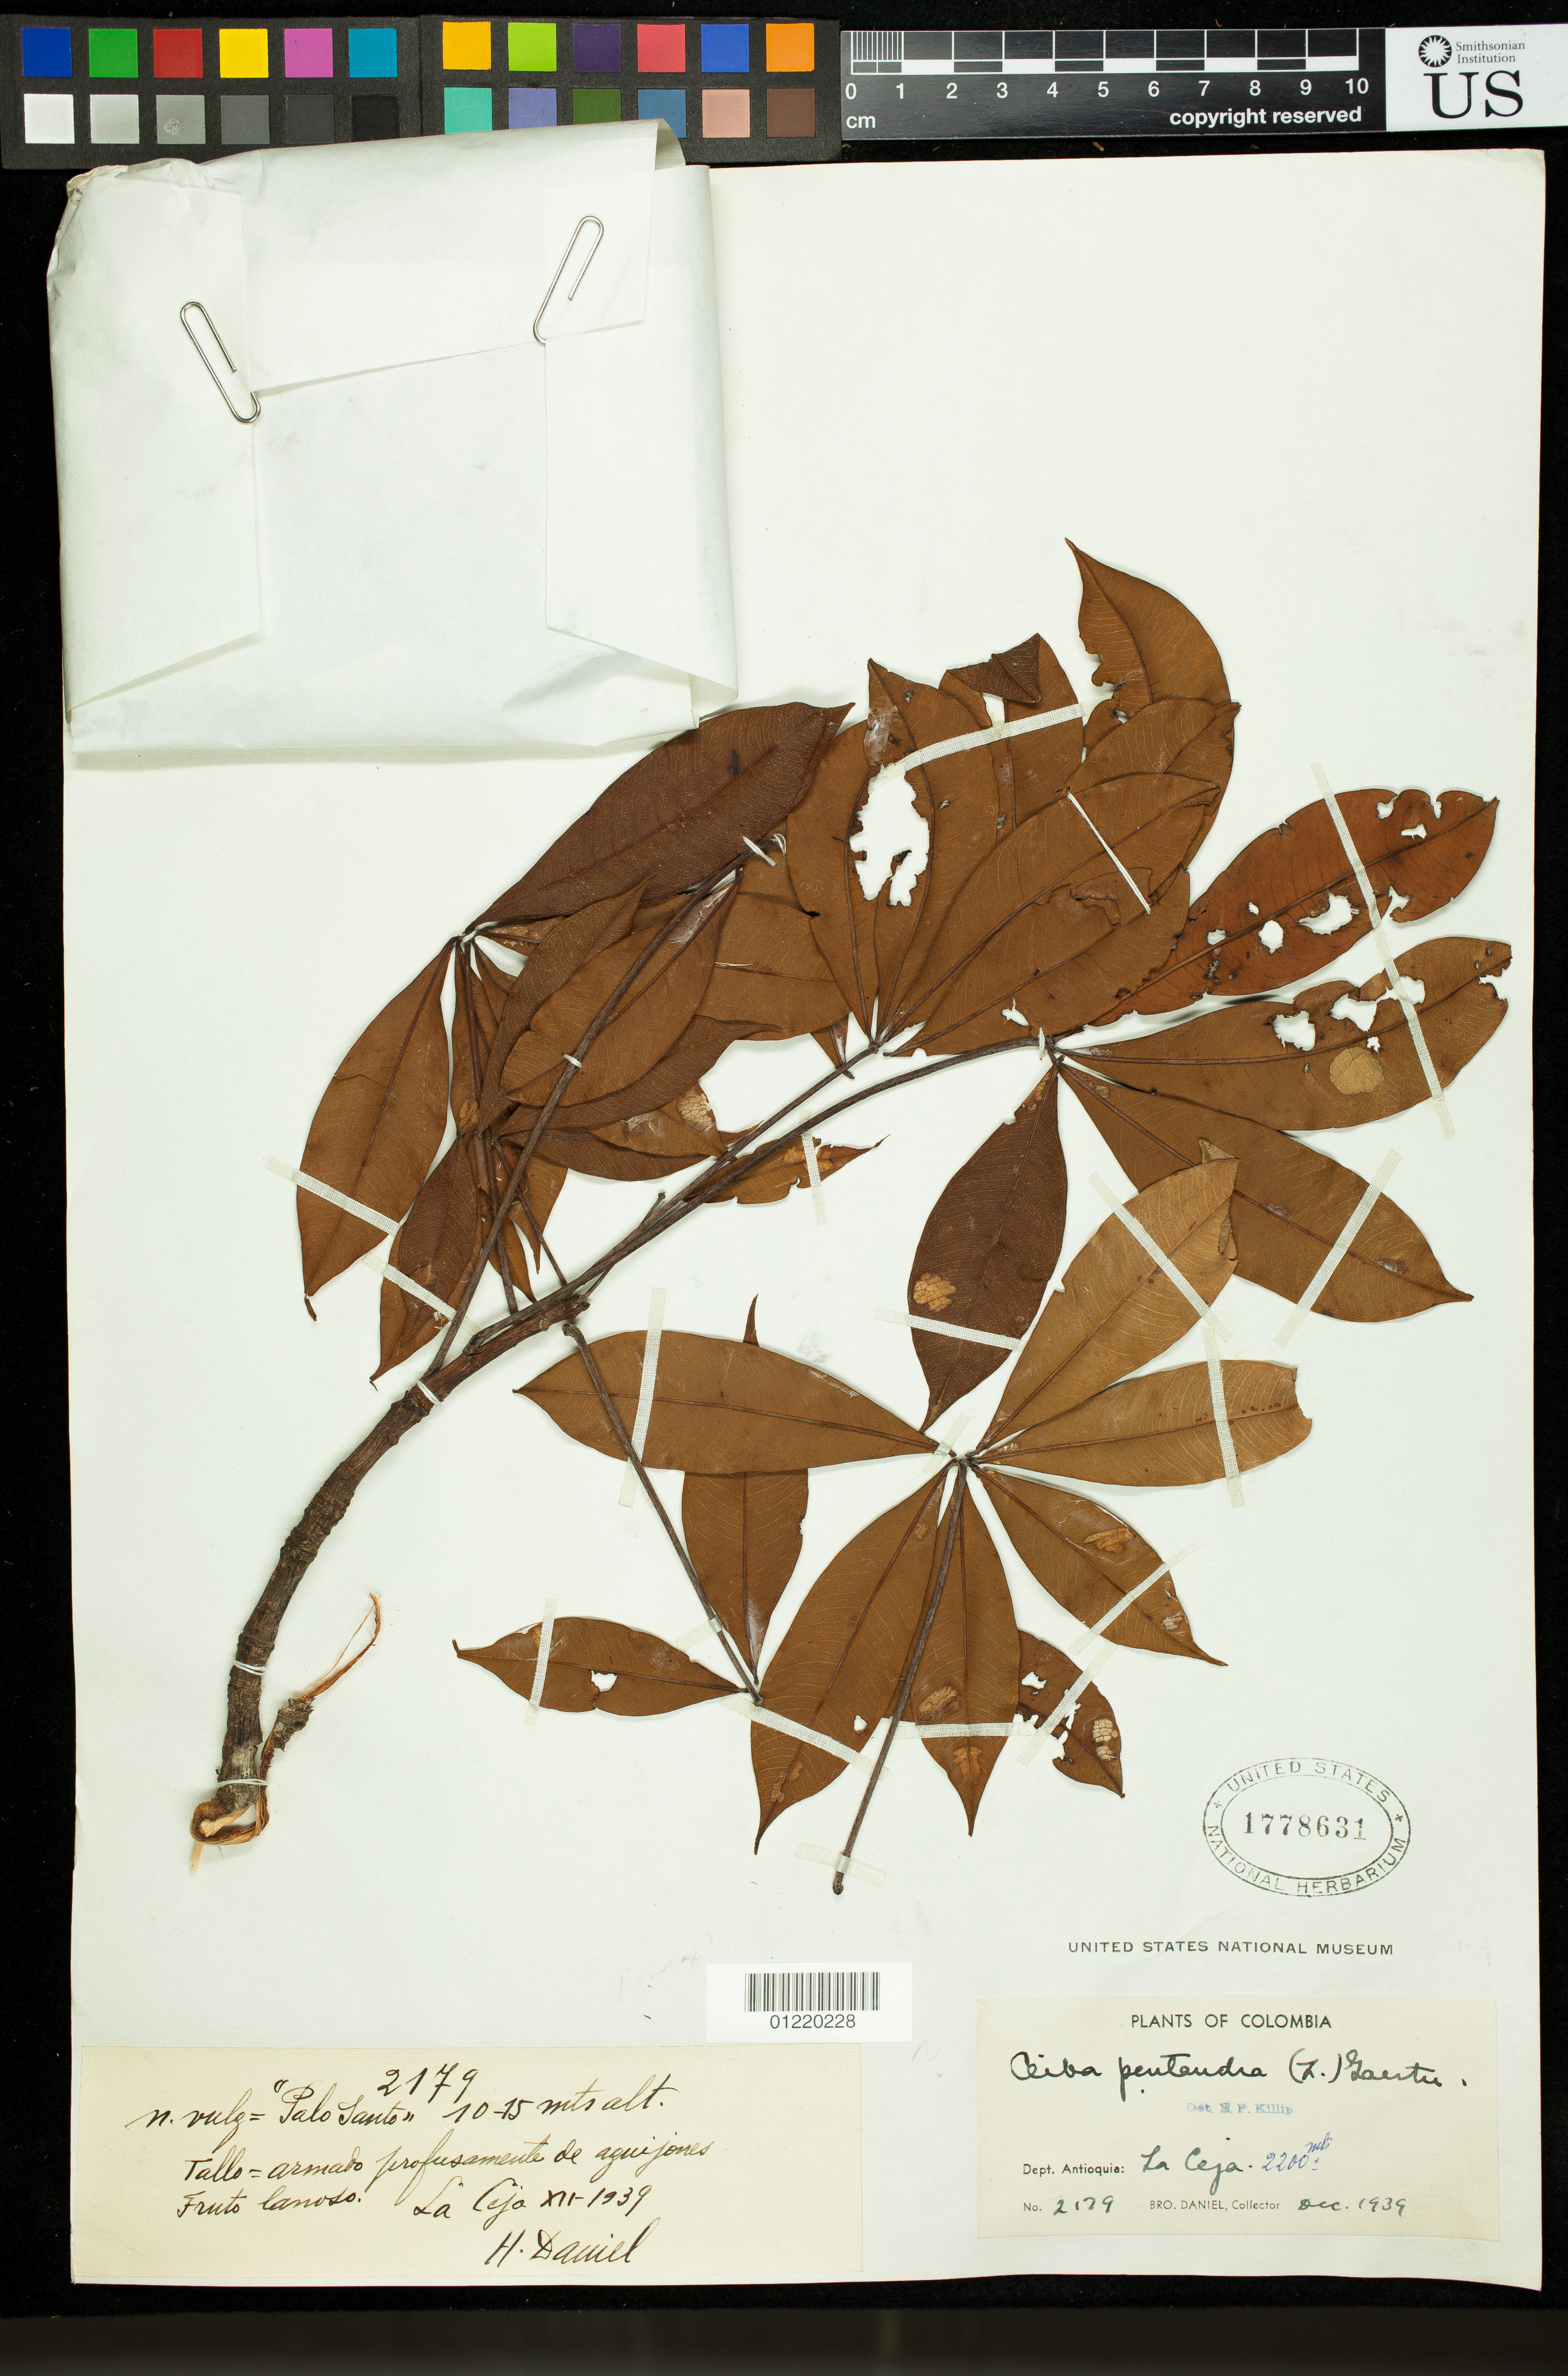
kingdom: Plantae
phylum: Tracheophyta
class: Magnoliopsida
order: Malvales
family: Malvaceae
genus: Ceiba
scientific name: Ceiba pentandra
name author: (L.) Gaertn.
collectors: Bro. Daniel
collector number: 2179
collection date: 1939-12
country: Colombia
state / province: Antioquia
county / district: La Ceja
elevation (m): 2200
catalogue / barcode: US 1778631